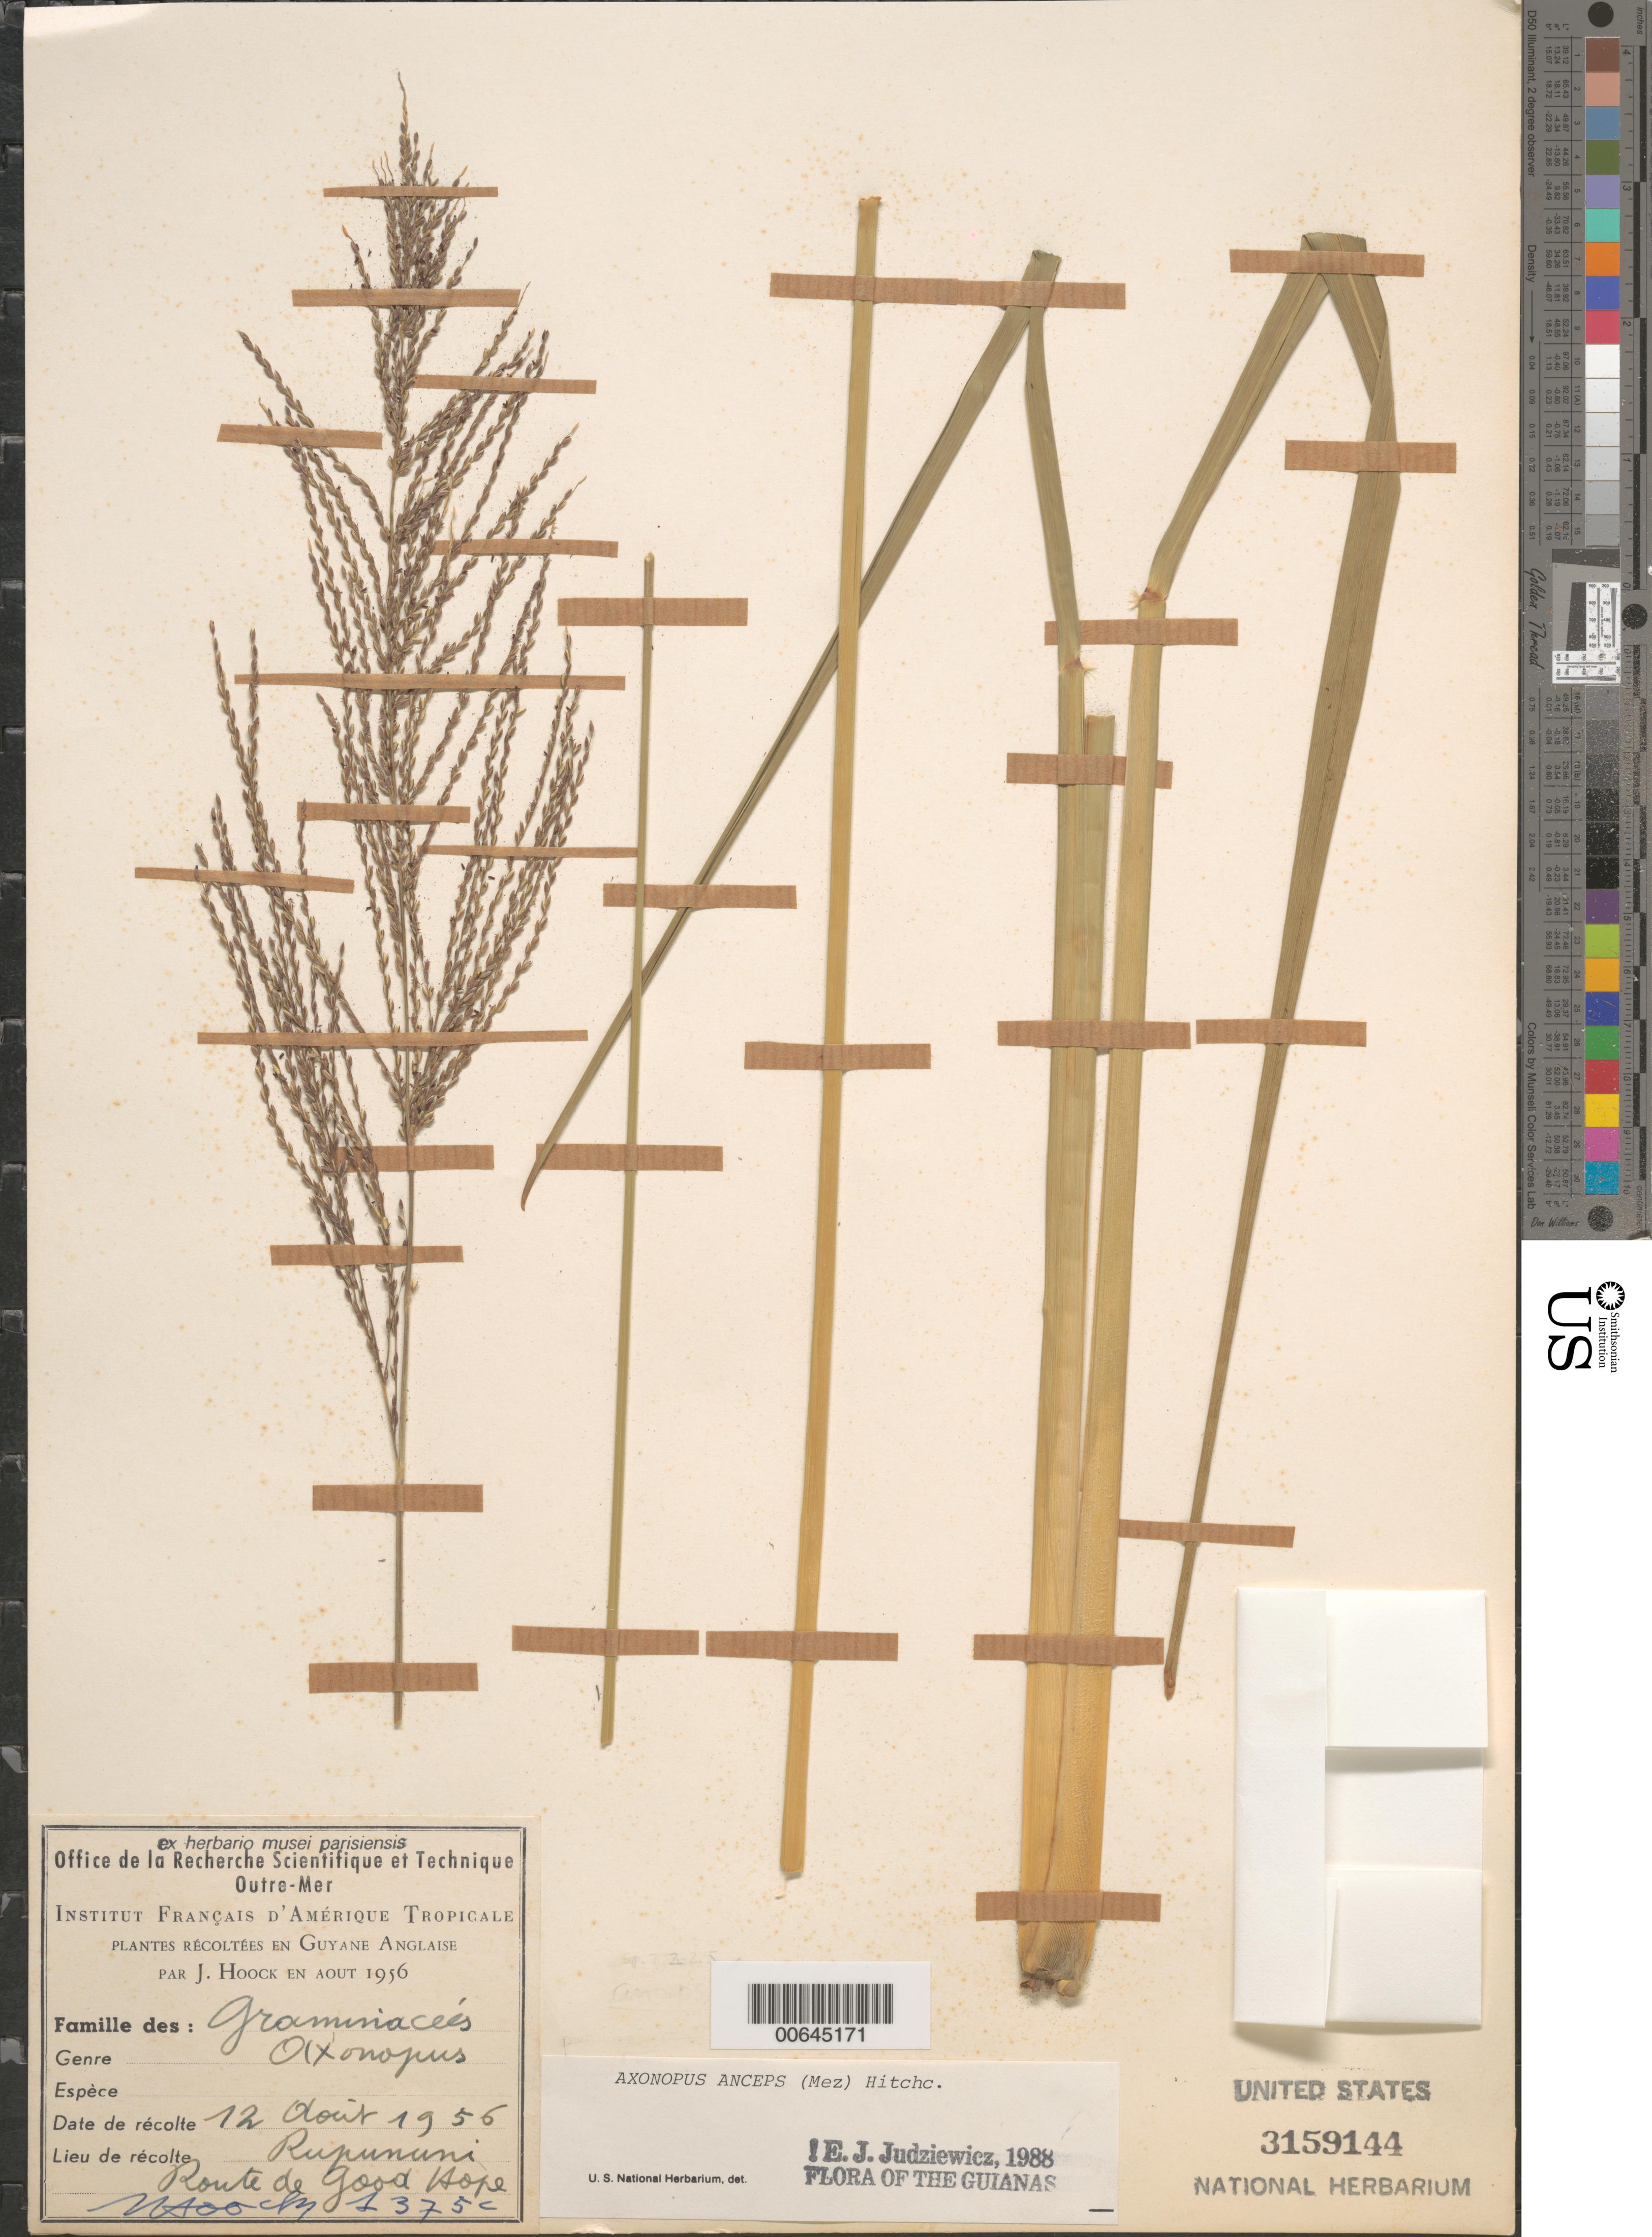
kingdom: Plantae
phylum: Tracheophyta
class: Liliopsida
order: Poales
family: Poaceae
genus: Axonopus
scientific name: Axonopus anceps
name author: (Mez) Hitchc.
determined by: Judziewicz, E. J.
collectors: J. Hoock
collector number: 1375 c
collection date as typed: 12-Aug-56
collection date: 1956-08-12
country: Guyana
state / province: U. Takutu-U. Essequibo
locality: Rupununi, Route de Good Hope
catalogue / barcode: US 3159144